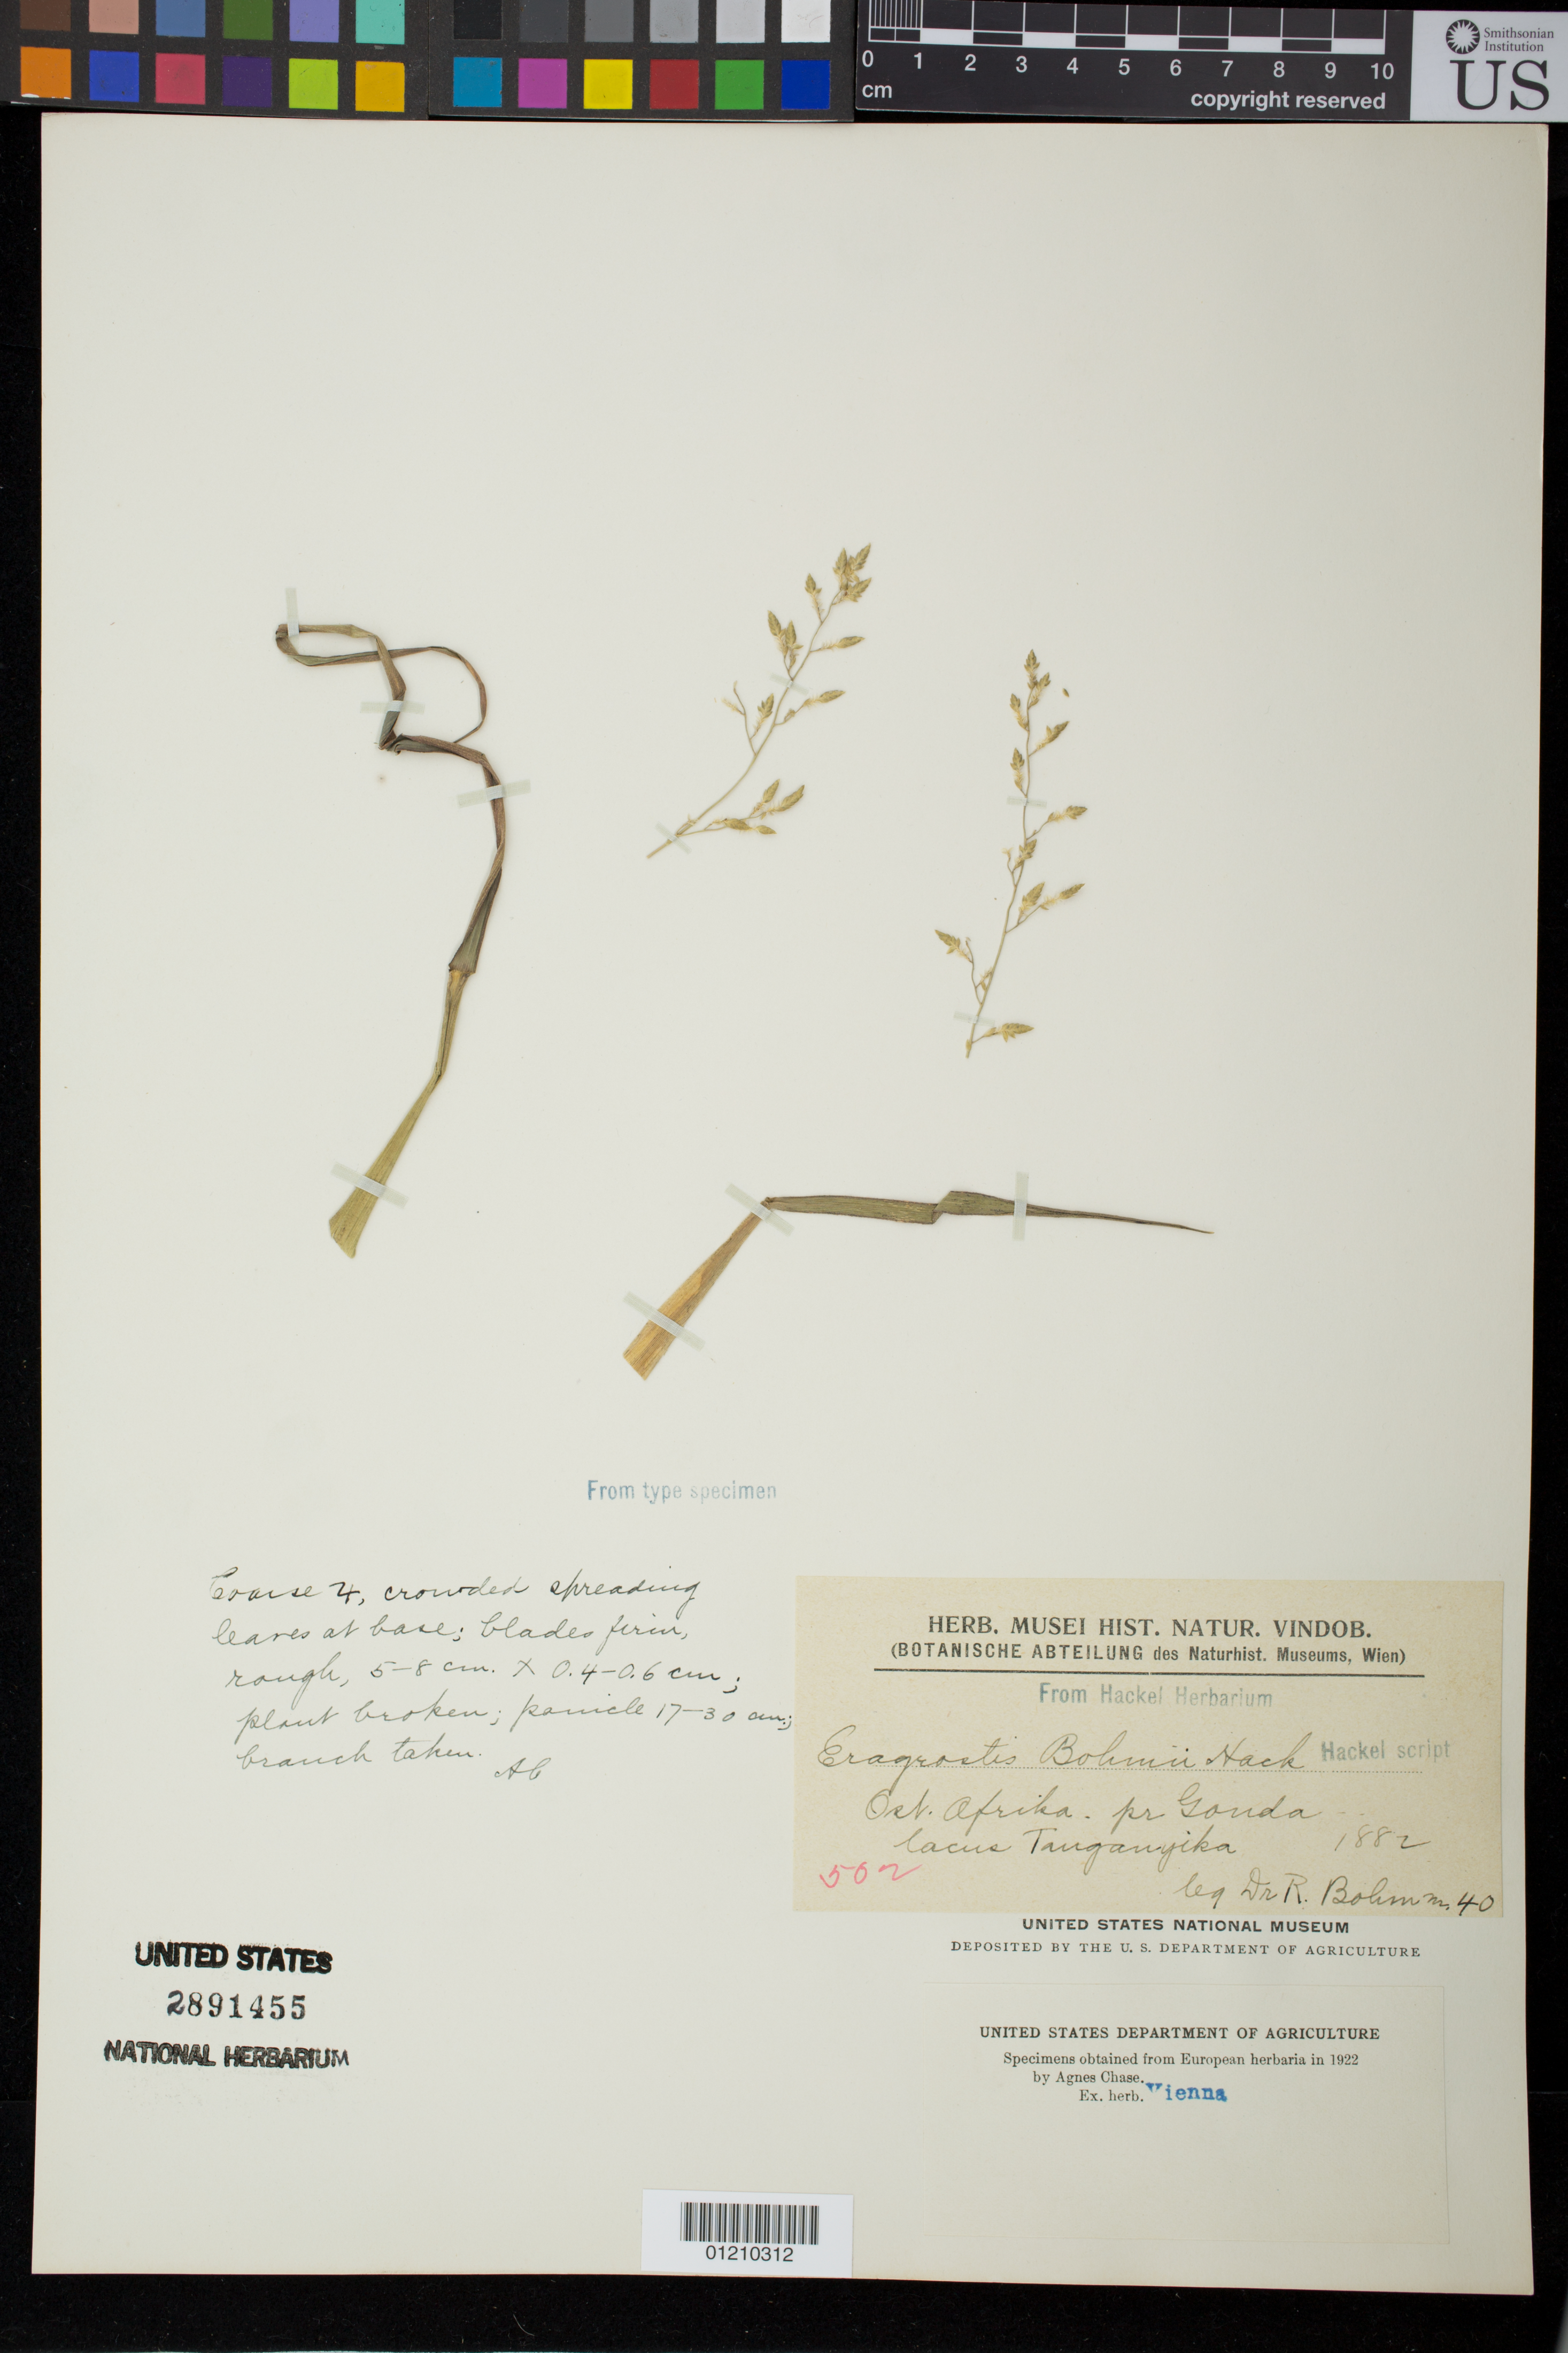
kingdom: Plantae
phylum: Tracheophyta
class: Liliopsida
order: Poales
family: Poaceae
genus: Eragrostis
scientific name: Eragrostis boehmii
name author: Hack.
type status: Type Collection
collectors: R. Bohm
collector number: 40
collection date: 1882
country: Tanzania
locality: Lake Tanganyika, pr Gonda.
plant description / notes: Fragmentary material of type specimen ex herb. Vienna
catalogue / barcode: US 2891455